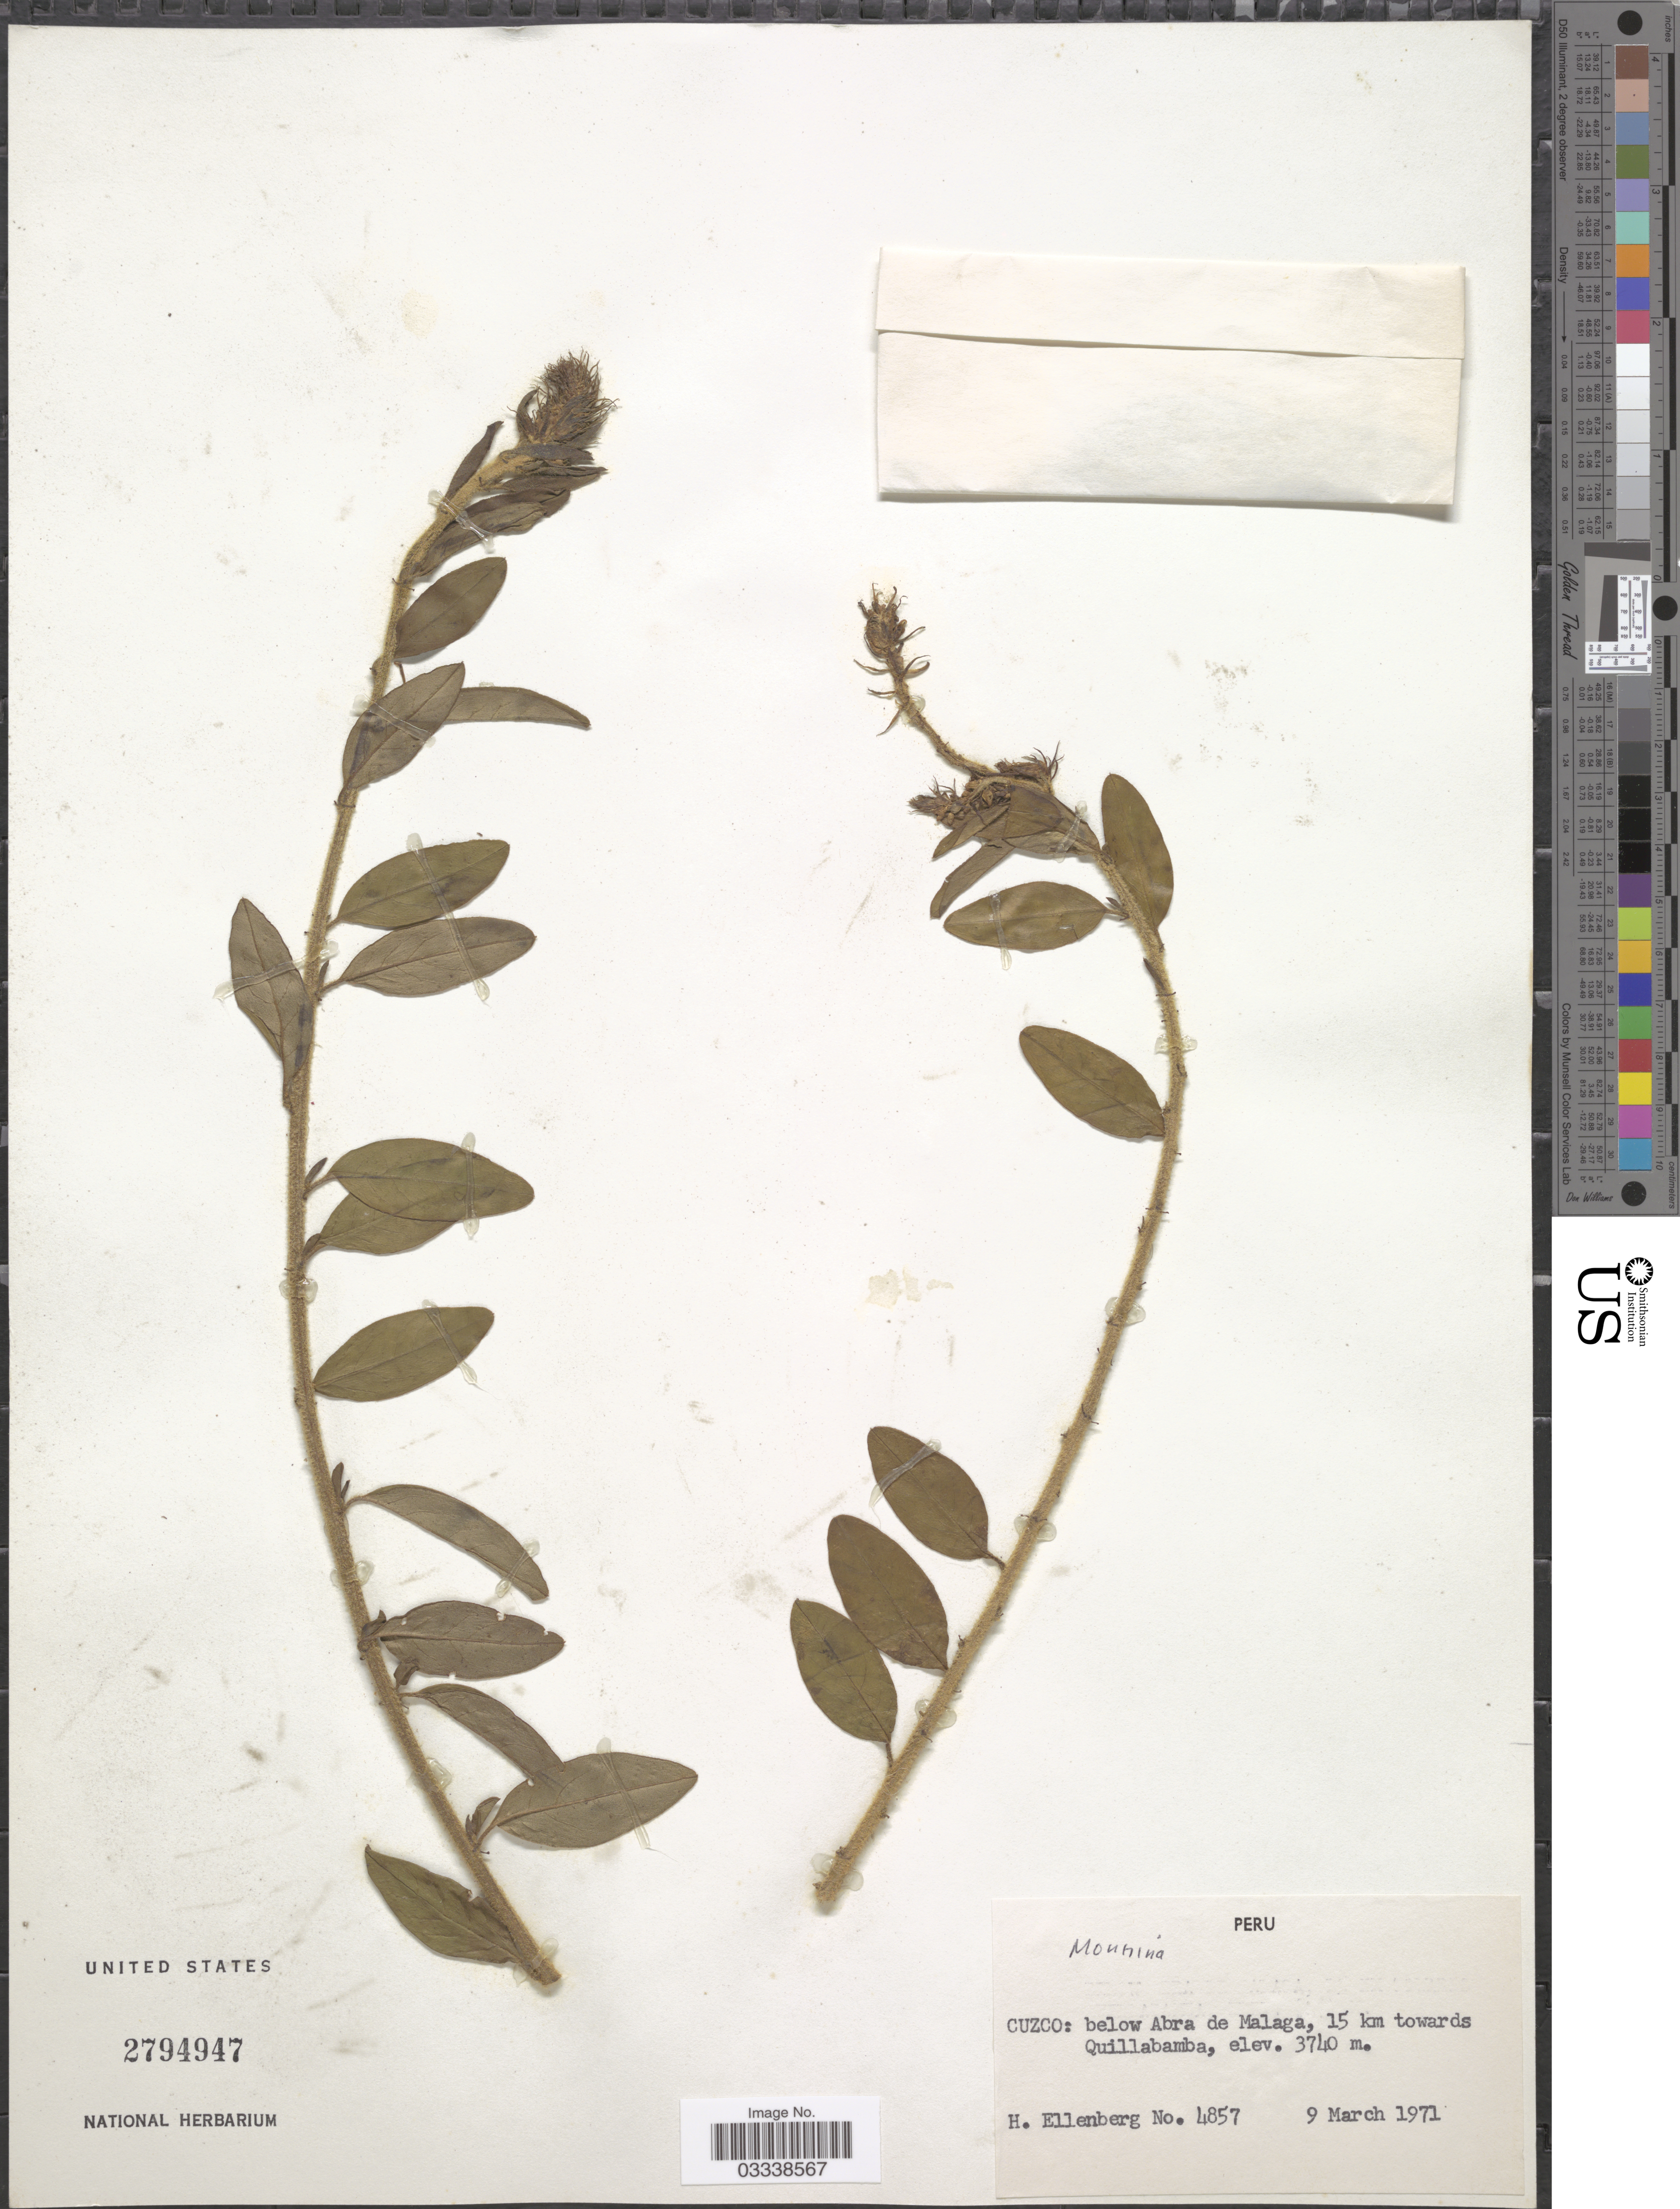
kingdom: Plantae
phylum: Tracheophyta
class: Magnoliopsida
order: Fabales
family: Polygalaceae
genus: Monnina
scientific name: Monnina sp.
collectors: H. Ellenberg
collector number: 4857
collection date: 1971-03-09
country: Peru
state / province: Cusco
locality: Below Abra de Malaga, 15 km towards Quillabamba.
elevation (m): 3740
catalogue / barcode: US 2794947